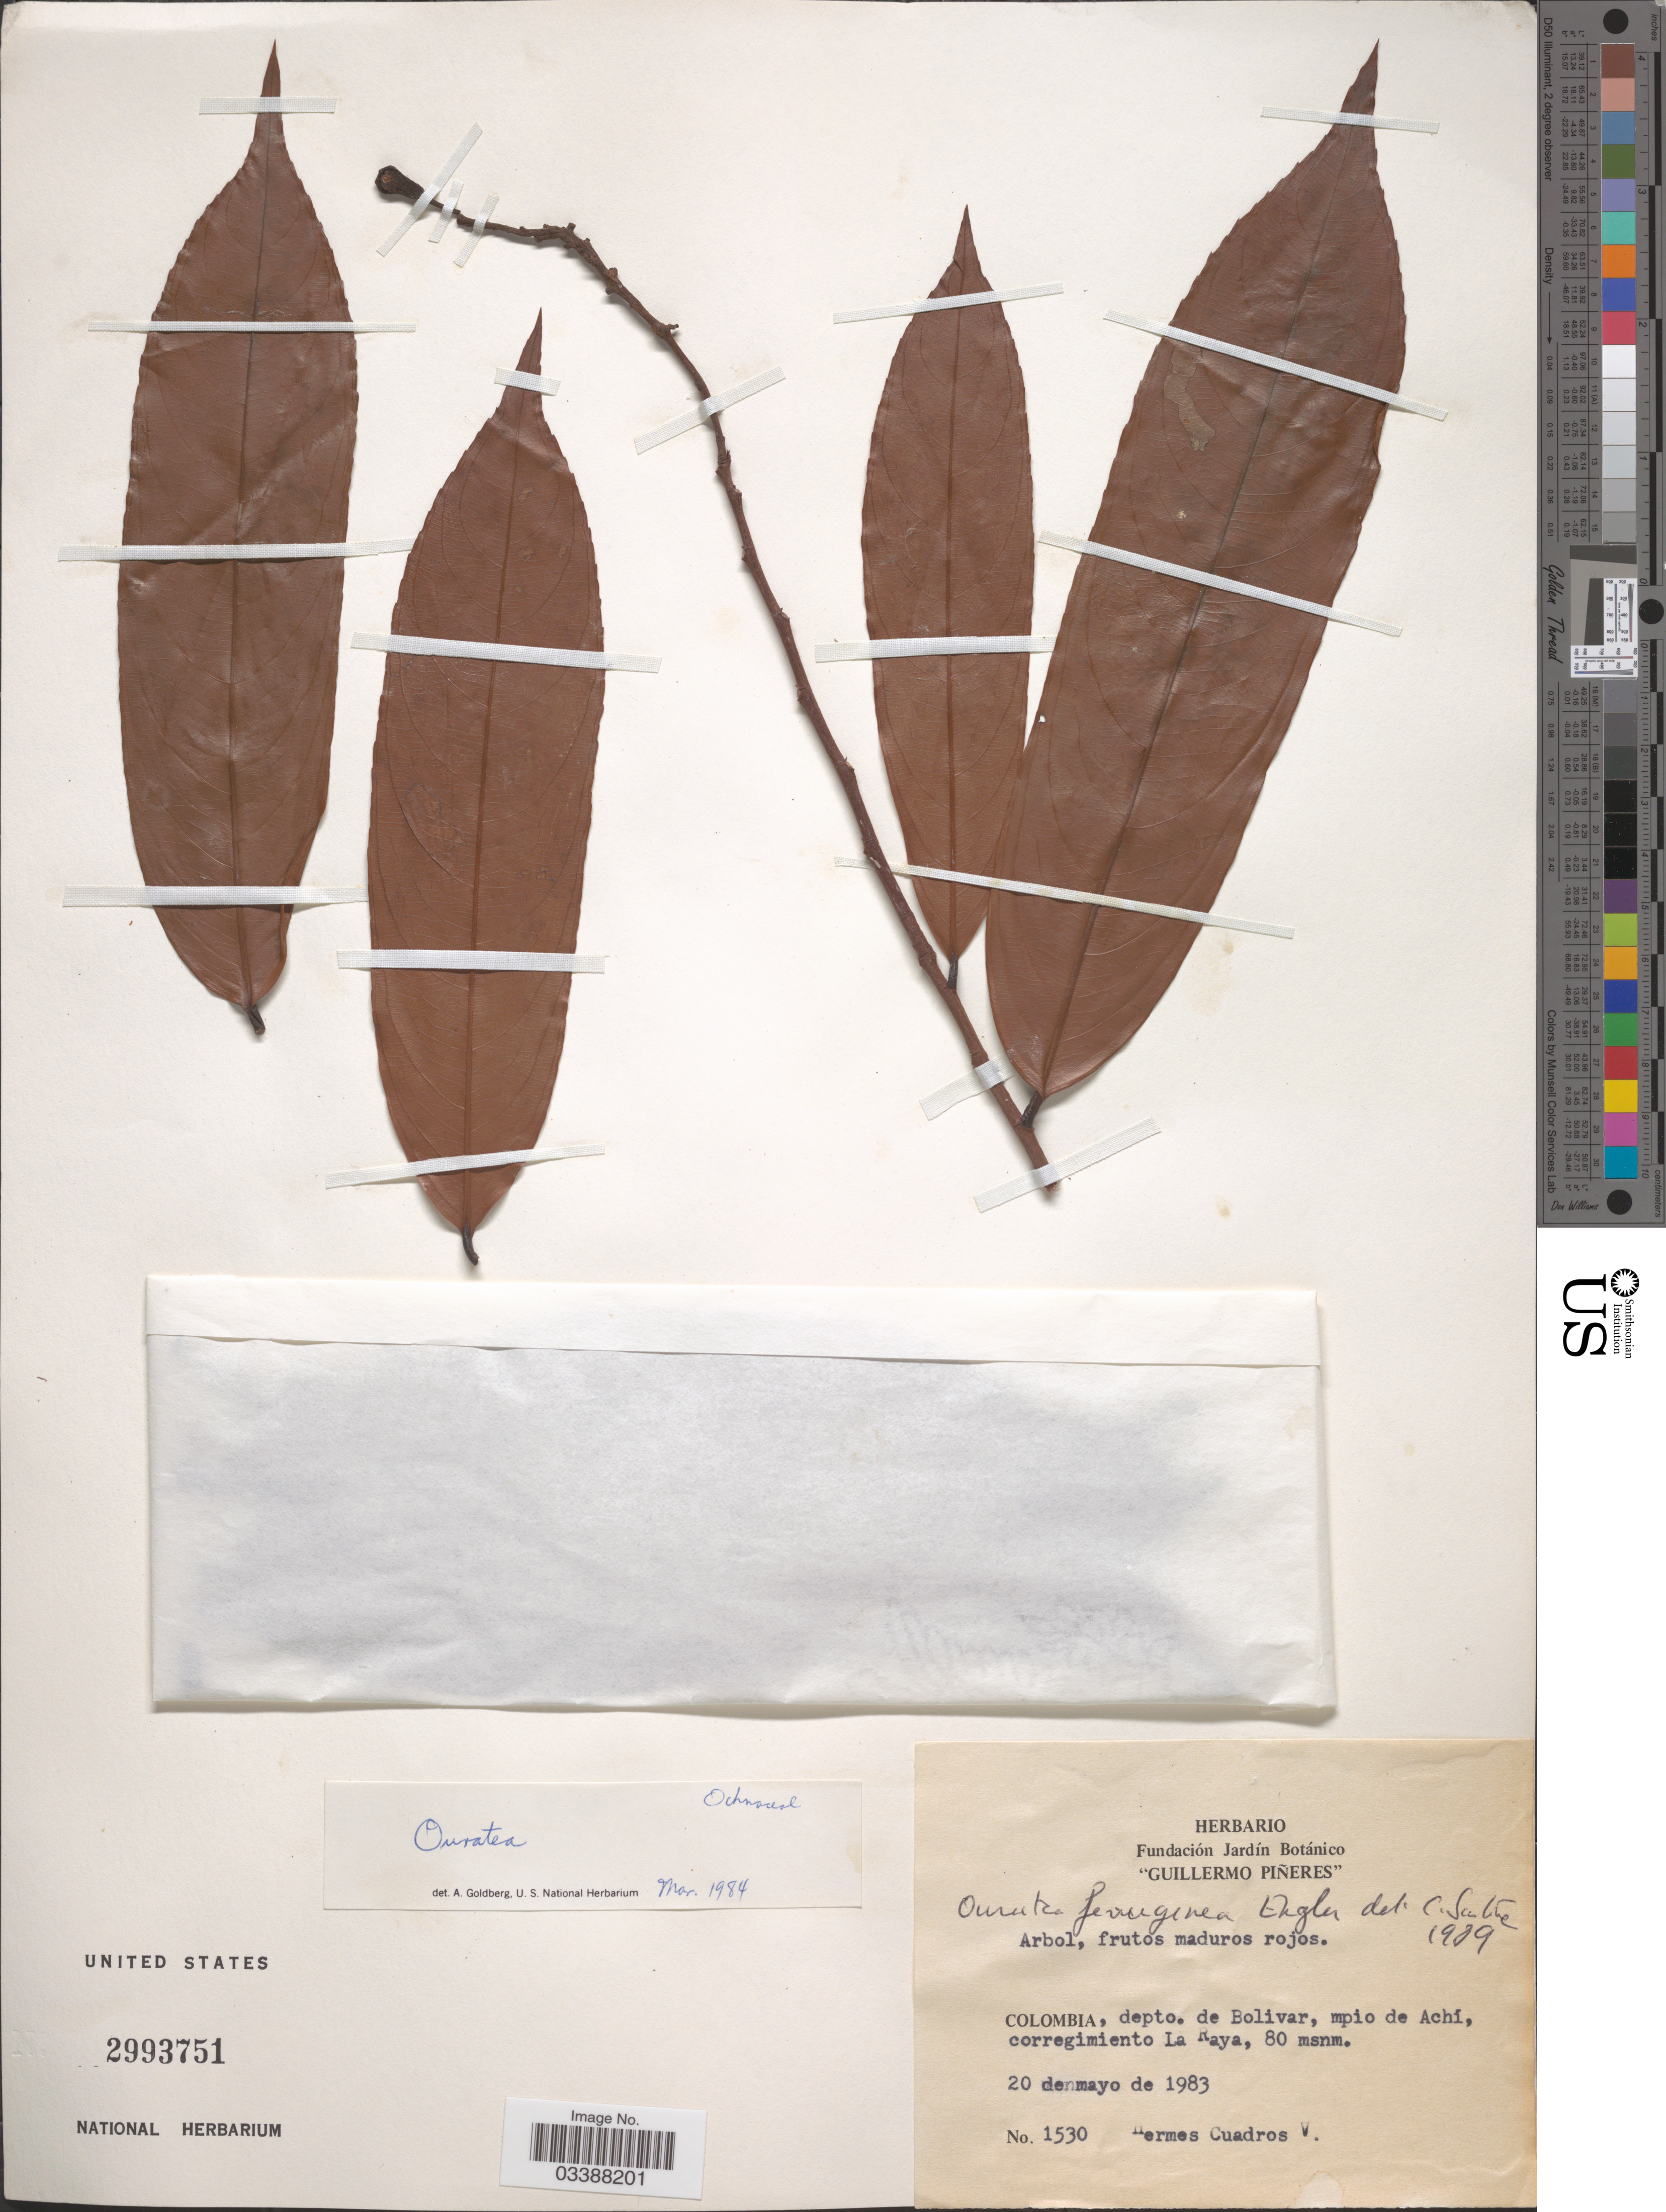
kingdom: Plantae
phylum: Tracheophyta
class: Magnoliopsida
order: Malpighiales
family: Ochnaceae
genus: Ouratea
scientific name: Ouratea ferruginea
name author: Engl.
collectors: H. Cuadros V.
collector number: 1530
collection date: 1983-05-20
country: Colombia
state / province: Bolívar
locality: Depto. de Bolivar, mpio. de Achí, corregimiento La Raya.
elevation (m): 80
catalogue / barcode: US 2993751